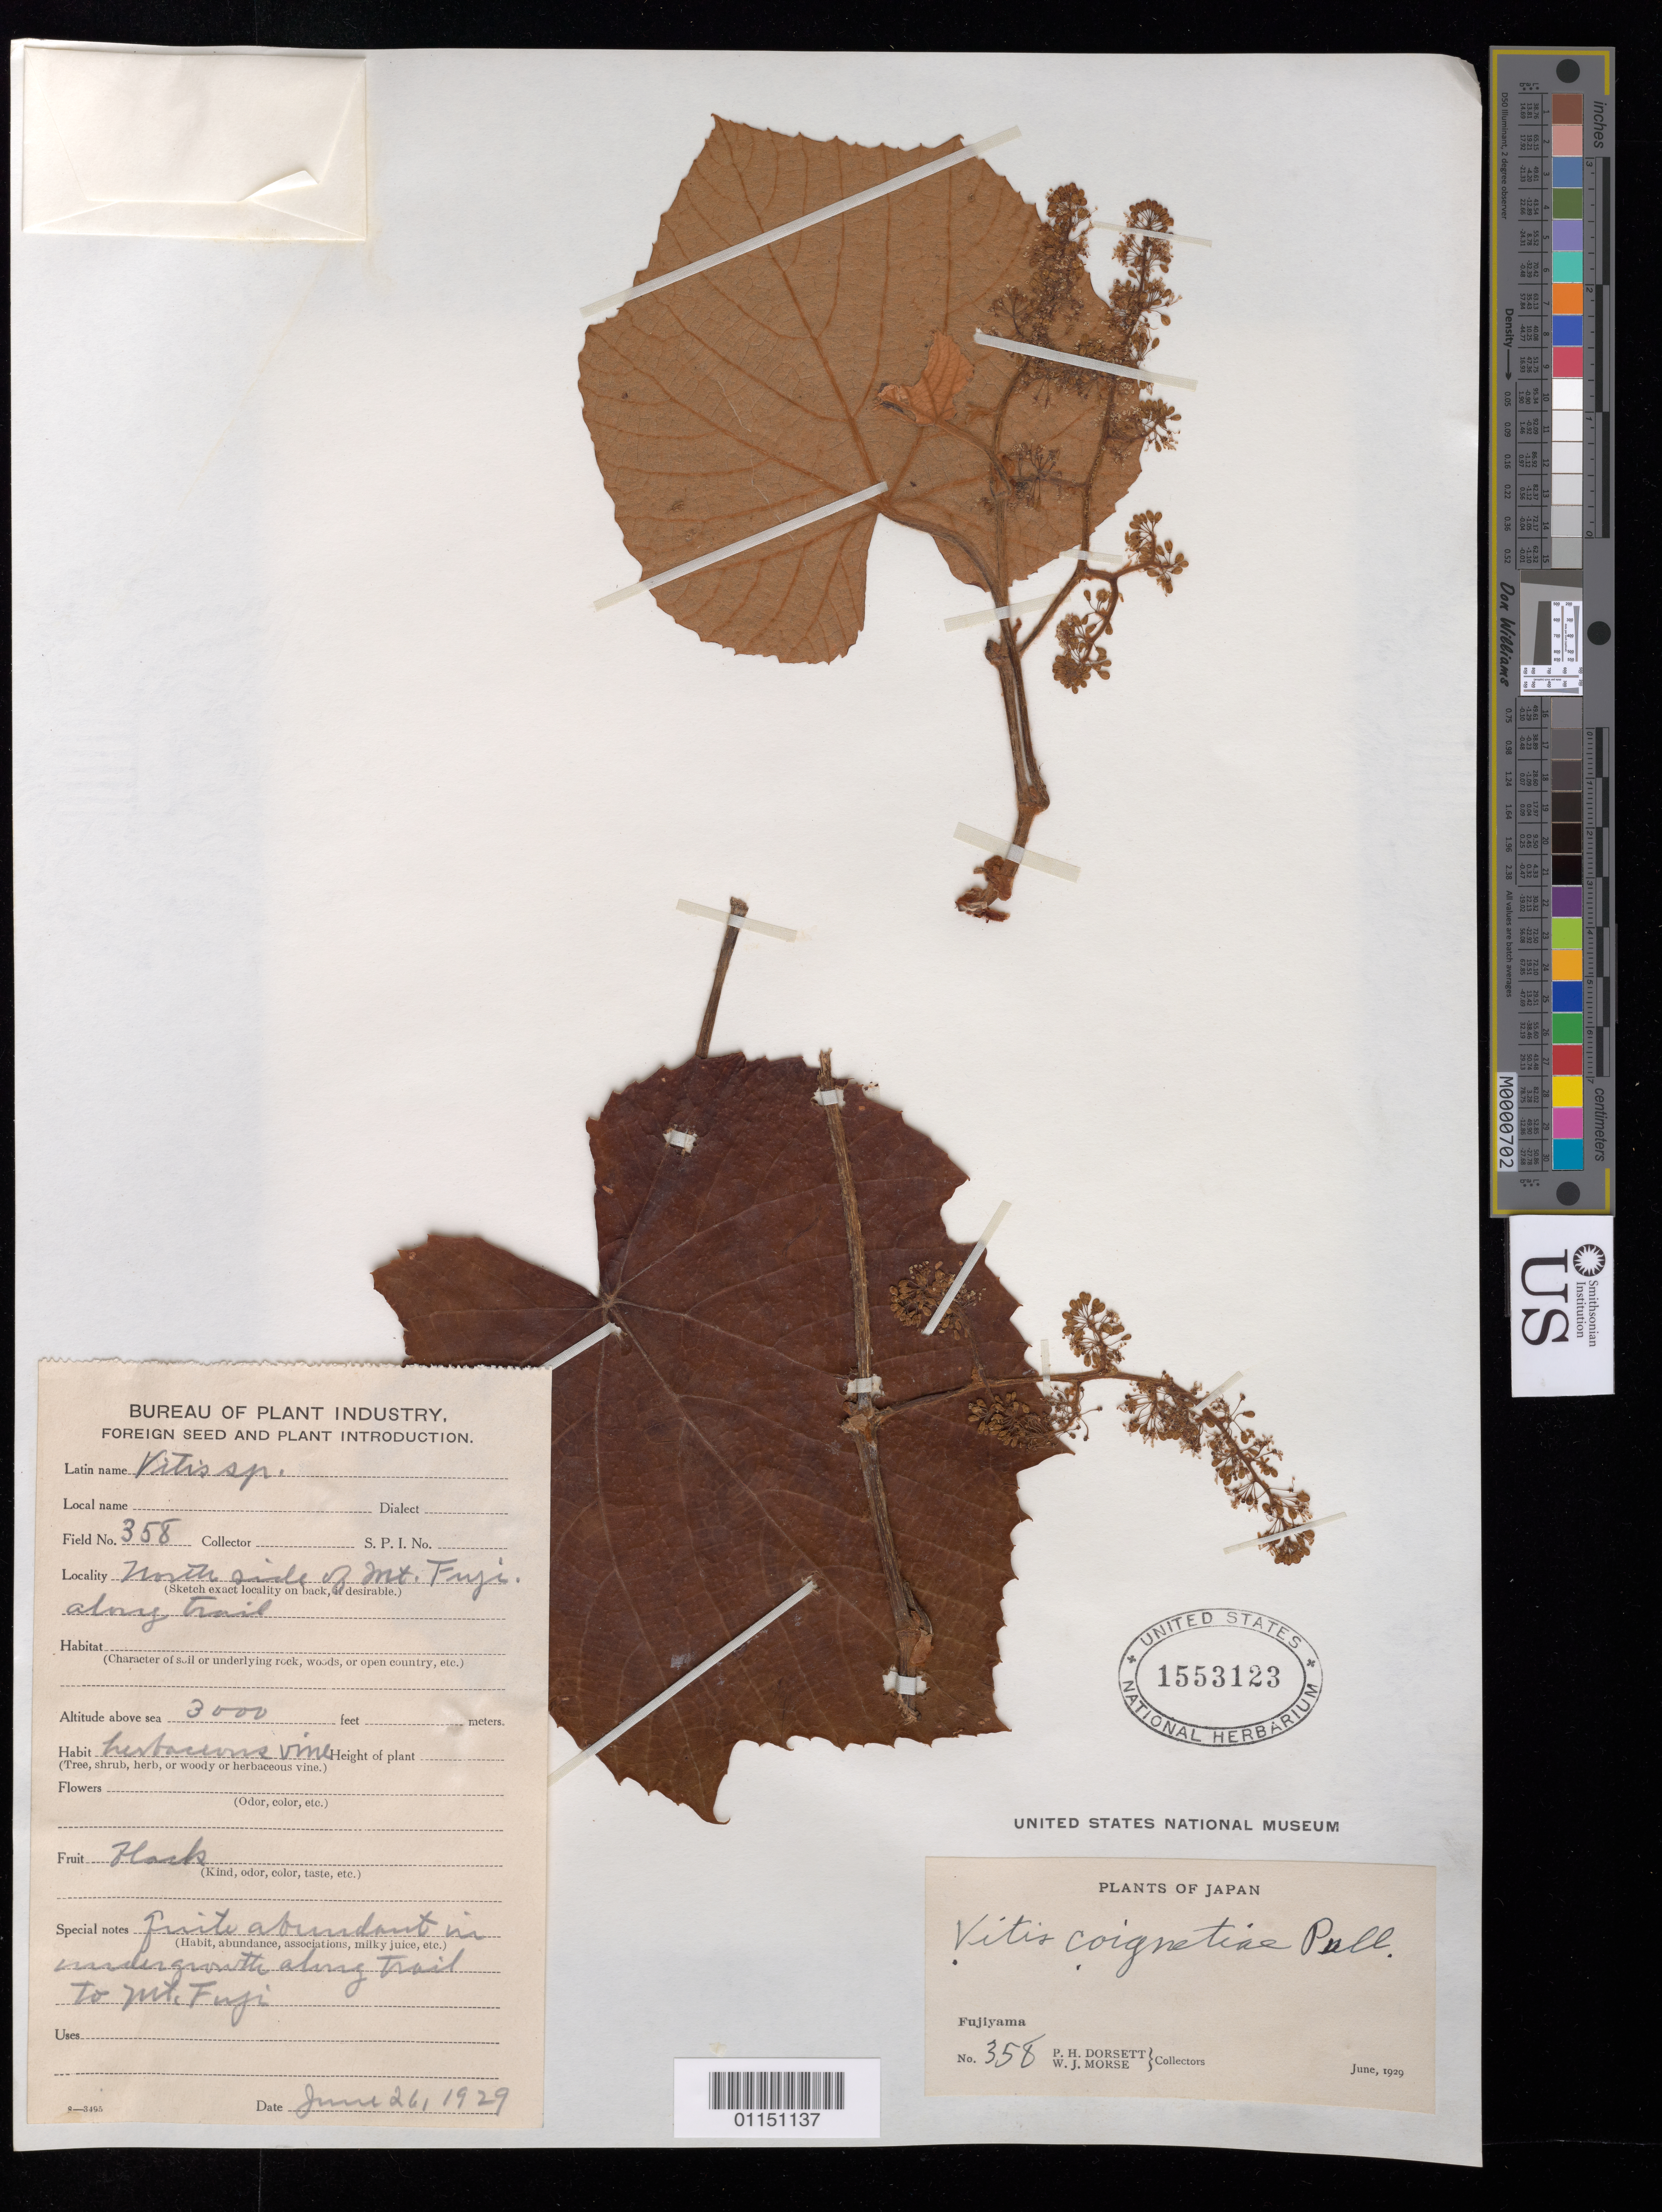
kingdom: Plantae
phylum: Tracheophyta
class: Magnoliopsida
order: Vitales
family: Vitaceae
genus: Vitis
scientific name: Vitis coignetiae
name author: Pulliat ex Planch.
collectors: P. H. Dorsett & W. J. Morse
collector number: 358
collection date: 1929-06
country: Japan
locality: N side of Mt Fuji.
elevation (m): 914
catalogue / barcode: US 1553123